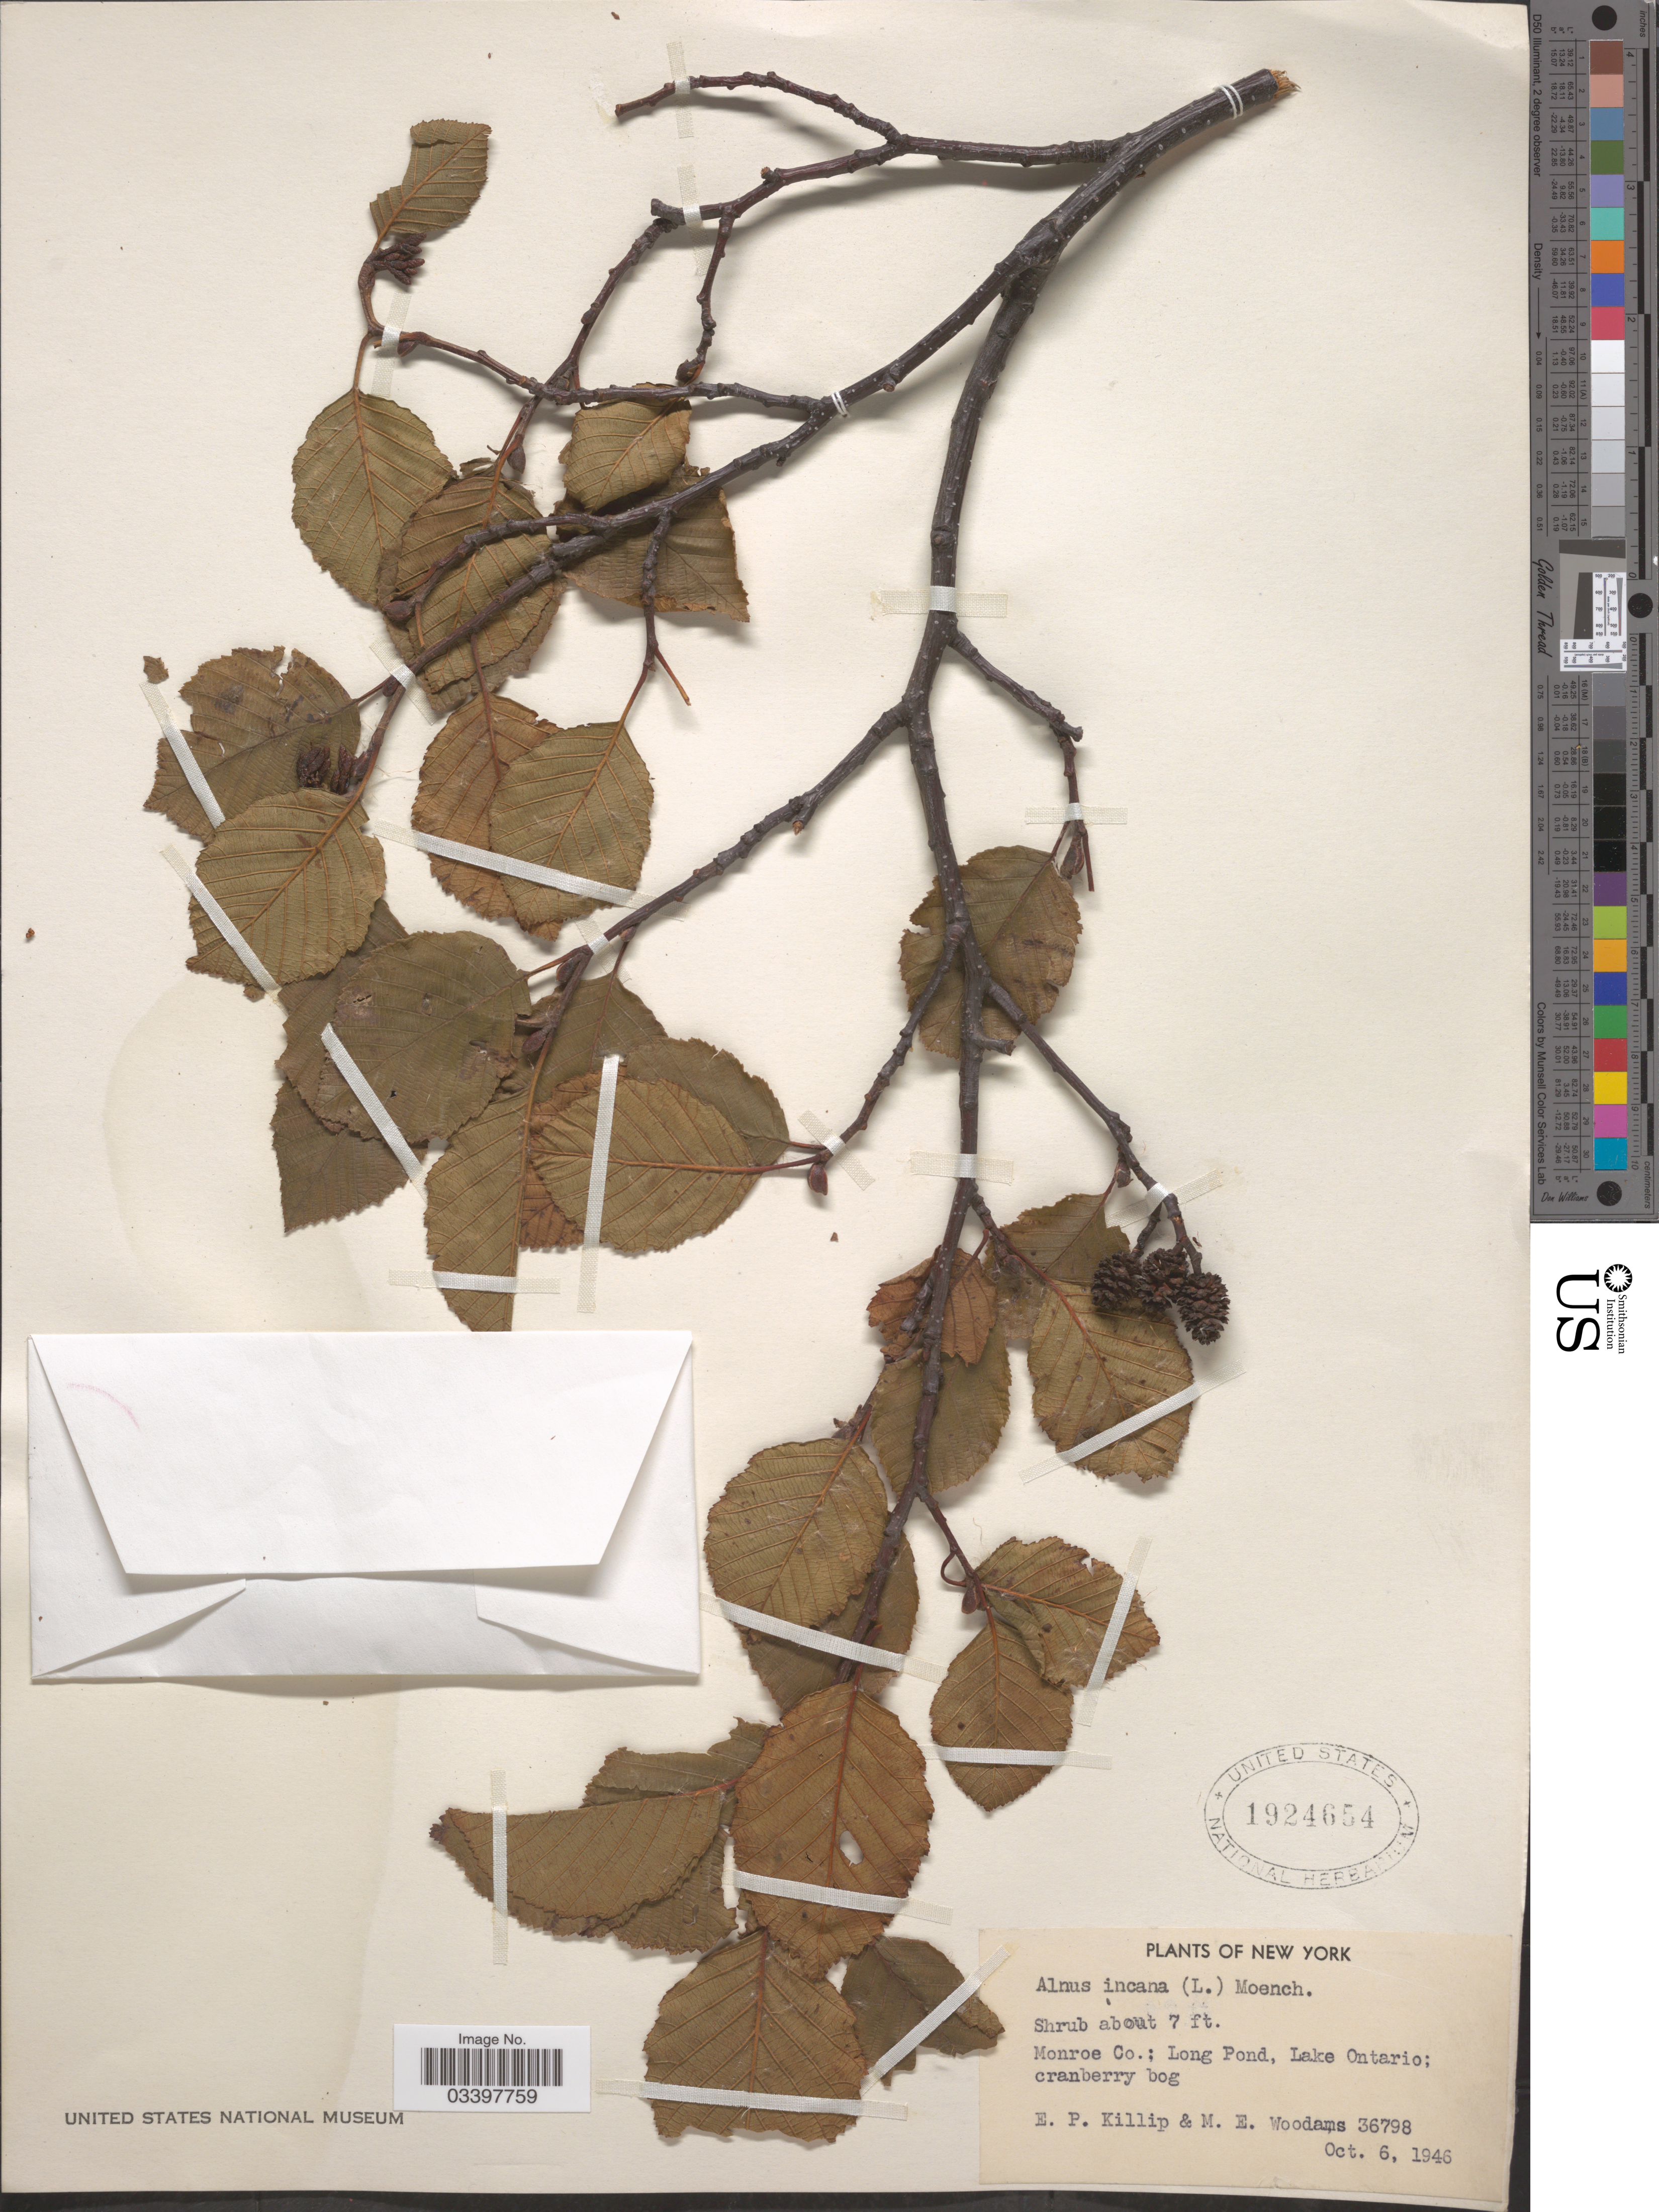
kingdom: Plantae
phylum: Tracheophyta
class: Magnoliopsida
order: Fagales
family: Betulaceae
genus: Alnus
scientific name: Alnus incana subsp. rugosa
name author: (Du Roi) R.T. Clausen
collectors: E. P. Killip & M. Woodams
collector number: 36798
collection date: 1946-10-06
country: United States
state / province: New York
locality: Monroe Co.: Long Pond, Lake Ontario; cranberry bog.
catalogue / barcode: US 1924654